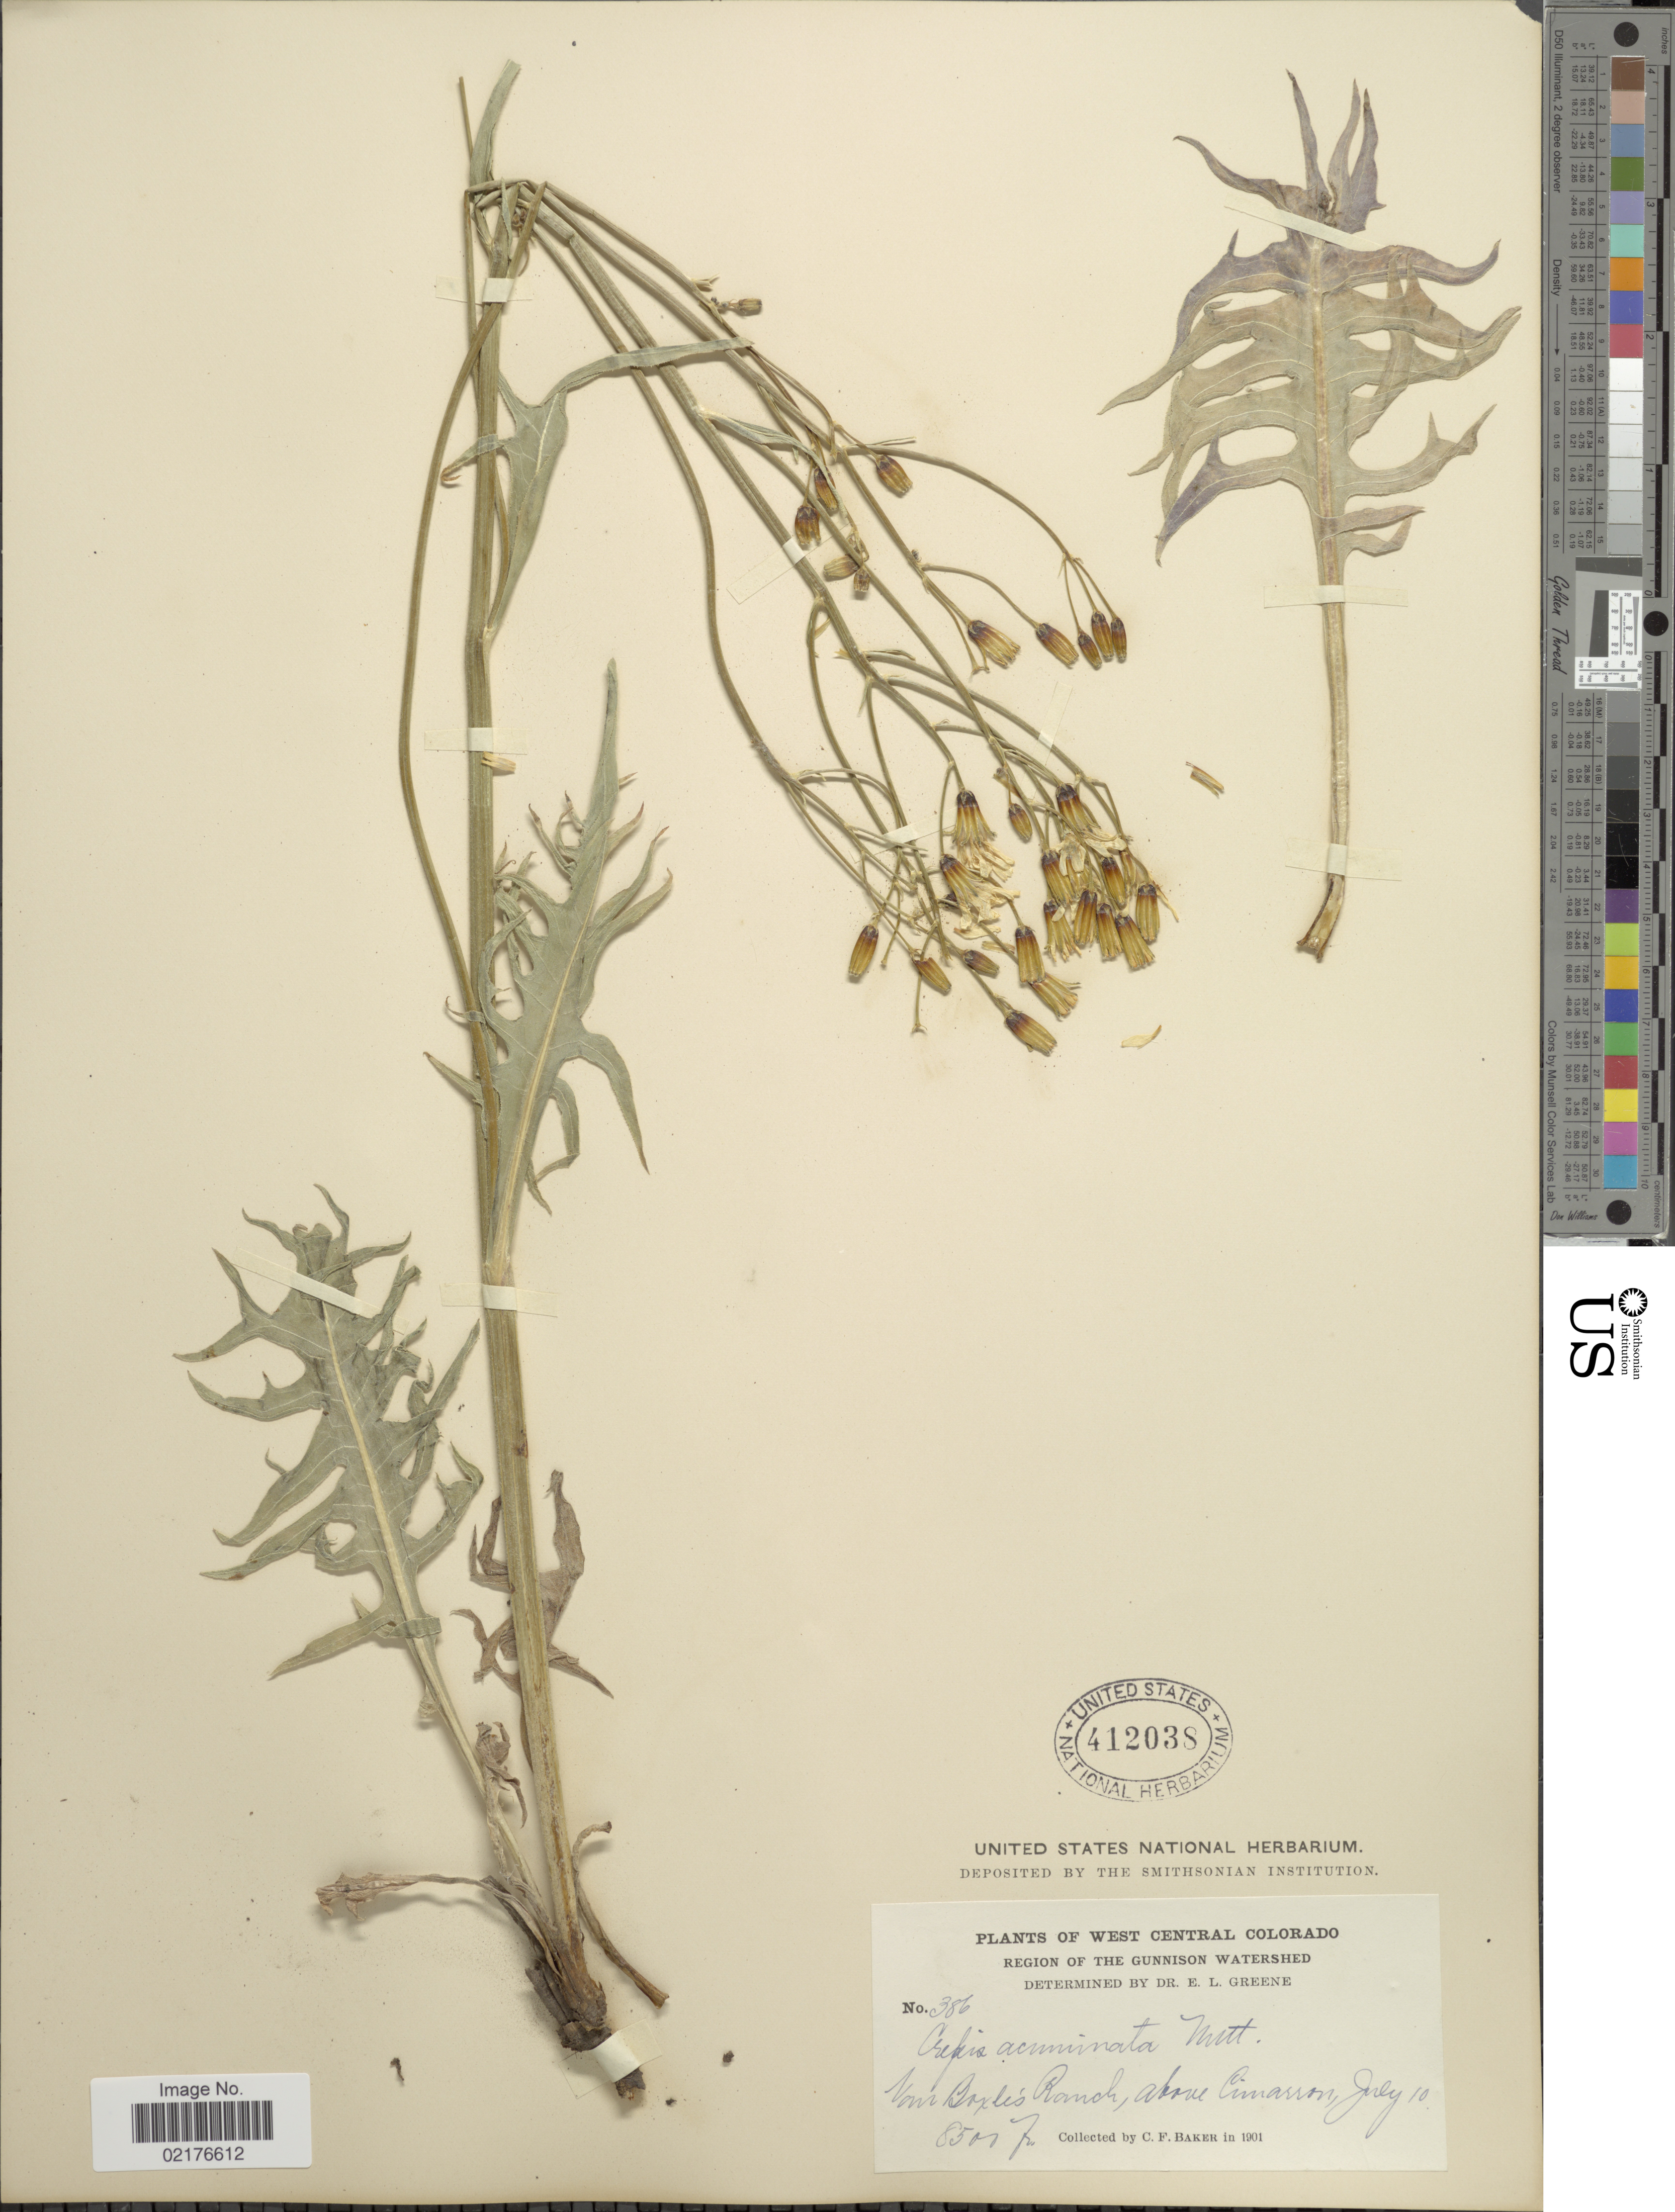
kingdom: Plantae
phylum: Tracheophyta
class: Magnoliopsida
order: Asterales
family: Asteraceae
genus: Crepis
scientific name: Crepis acuminata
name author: Nutt.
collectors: C. F. Baker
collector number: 386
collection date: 1901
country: United States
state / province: Colorado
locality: West Central Colorado, Region of The Gunnison Watershed, Near Boxles Ranch, above Cimarron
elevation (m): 2591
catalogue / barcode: US 412038